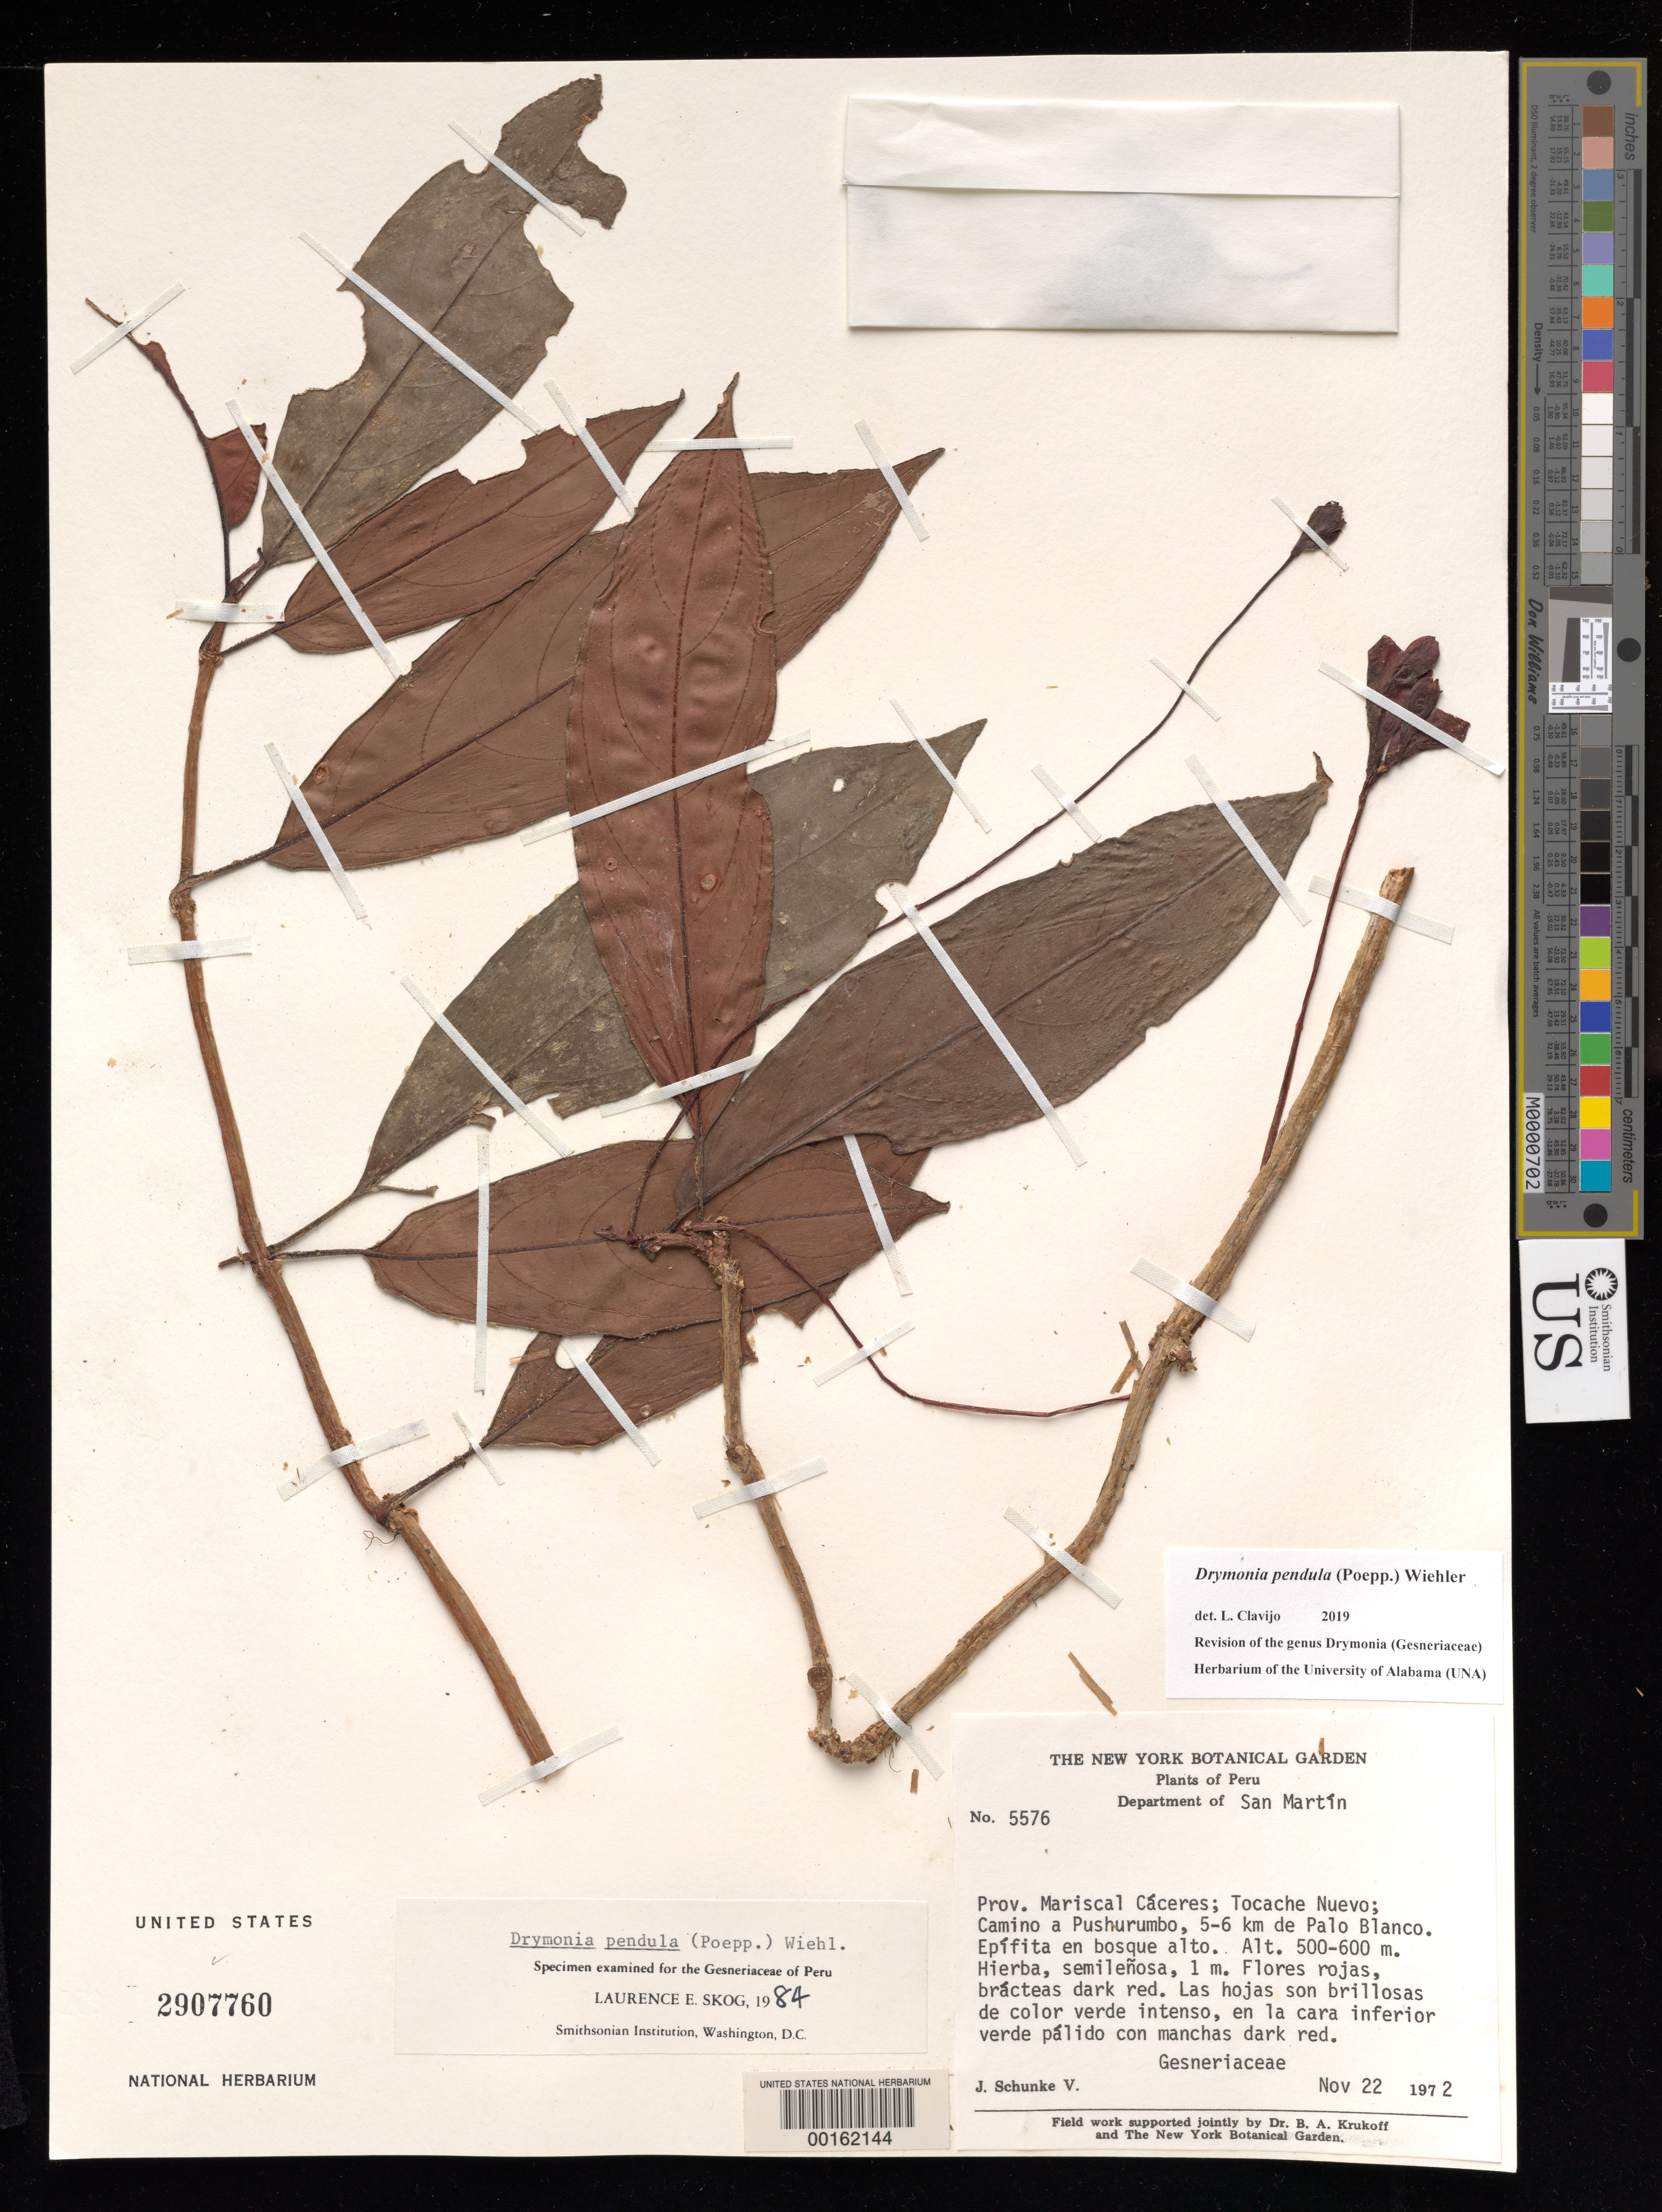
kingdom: Plantae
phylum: Tracheophyta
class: Magnoliopsida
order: Lamiales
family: Gesneriaceae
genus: Drymonia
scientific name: Drymonia pendula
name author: (Poepp.) Wiehler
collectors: J. Schunke Vigo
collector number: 5576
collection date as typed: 22 Nov 1972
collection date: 1972-11-22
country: Peru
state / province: San Martín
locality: Prov. Mariscal Cáceres, Tocache Nuevo, road to Pushurumbo, 5-6 km from Palo Blanco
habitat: Epiphyte in tall forest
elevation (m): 500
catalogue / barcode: US 2907760